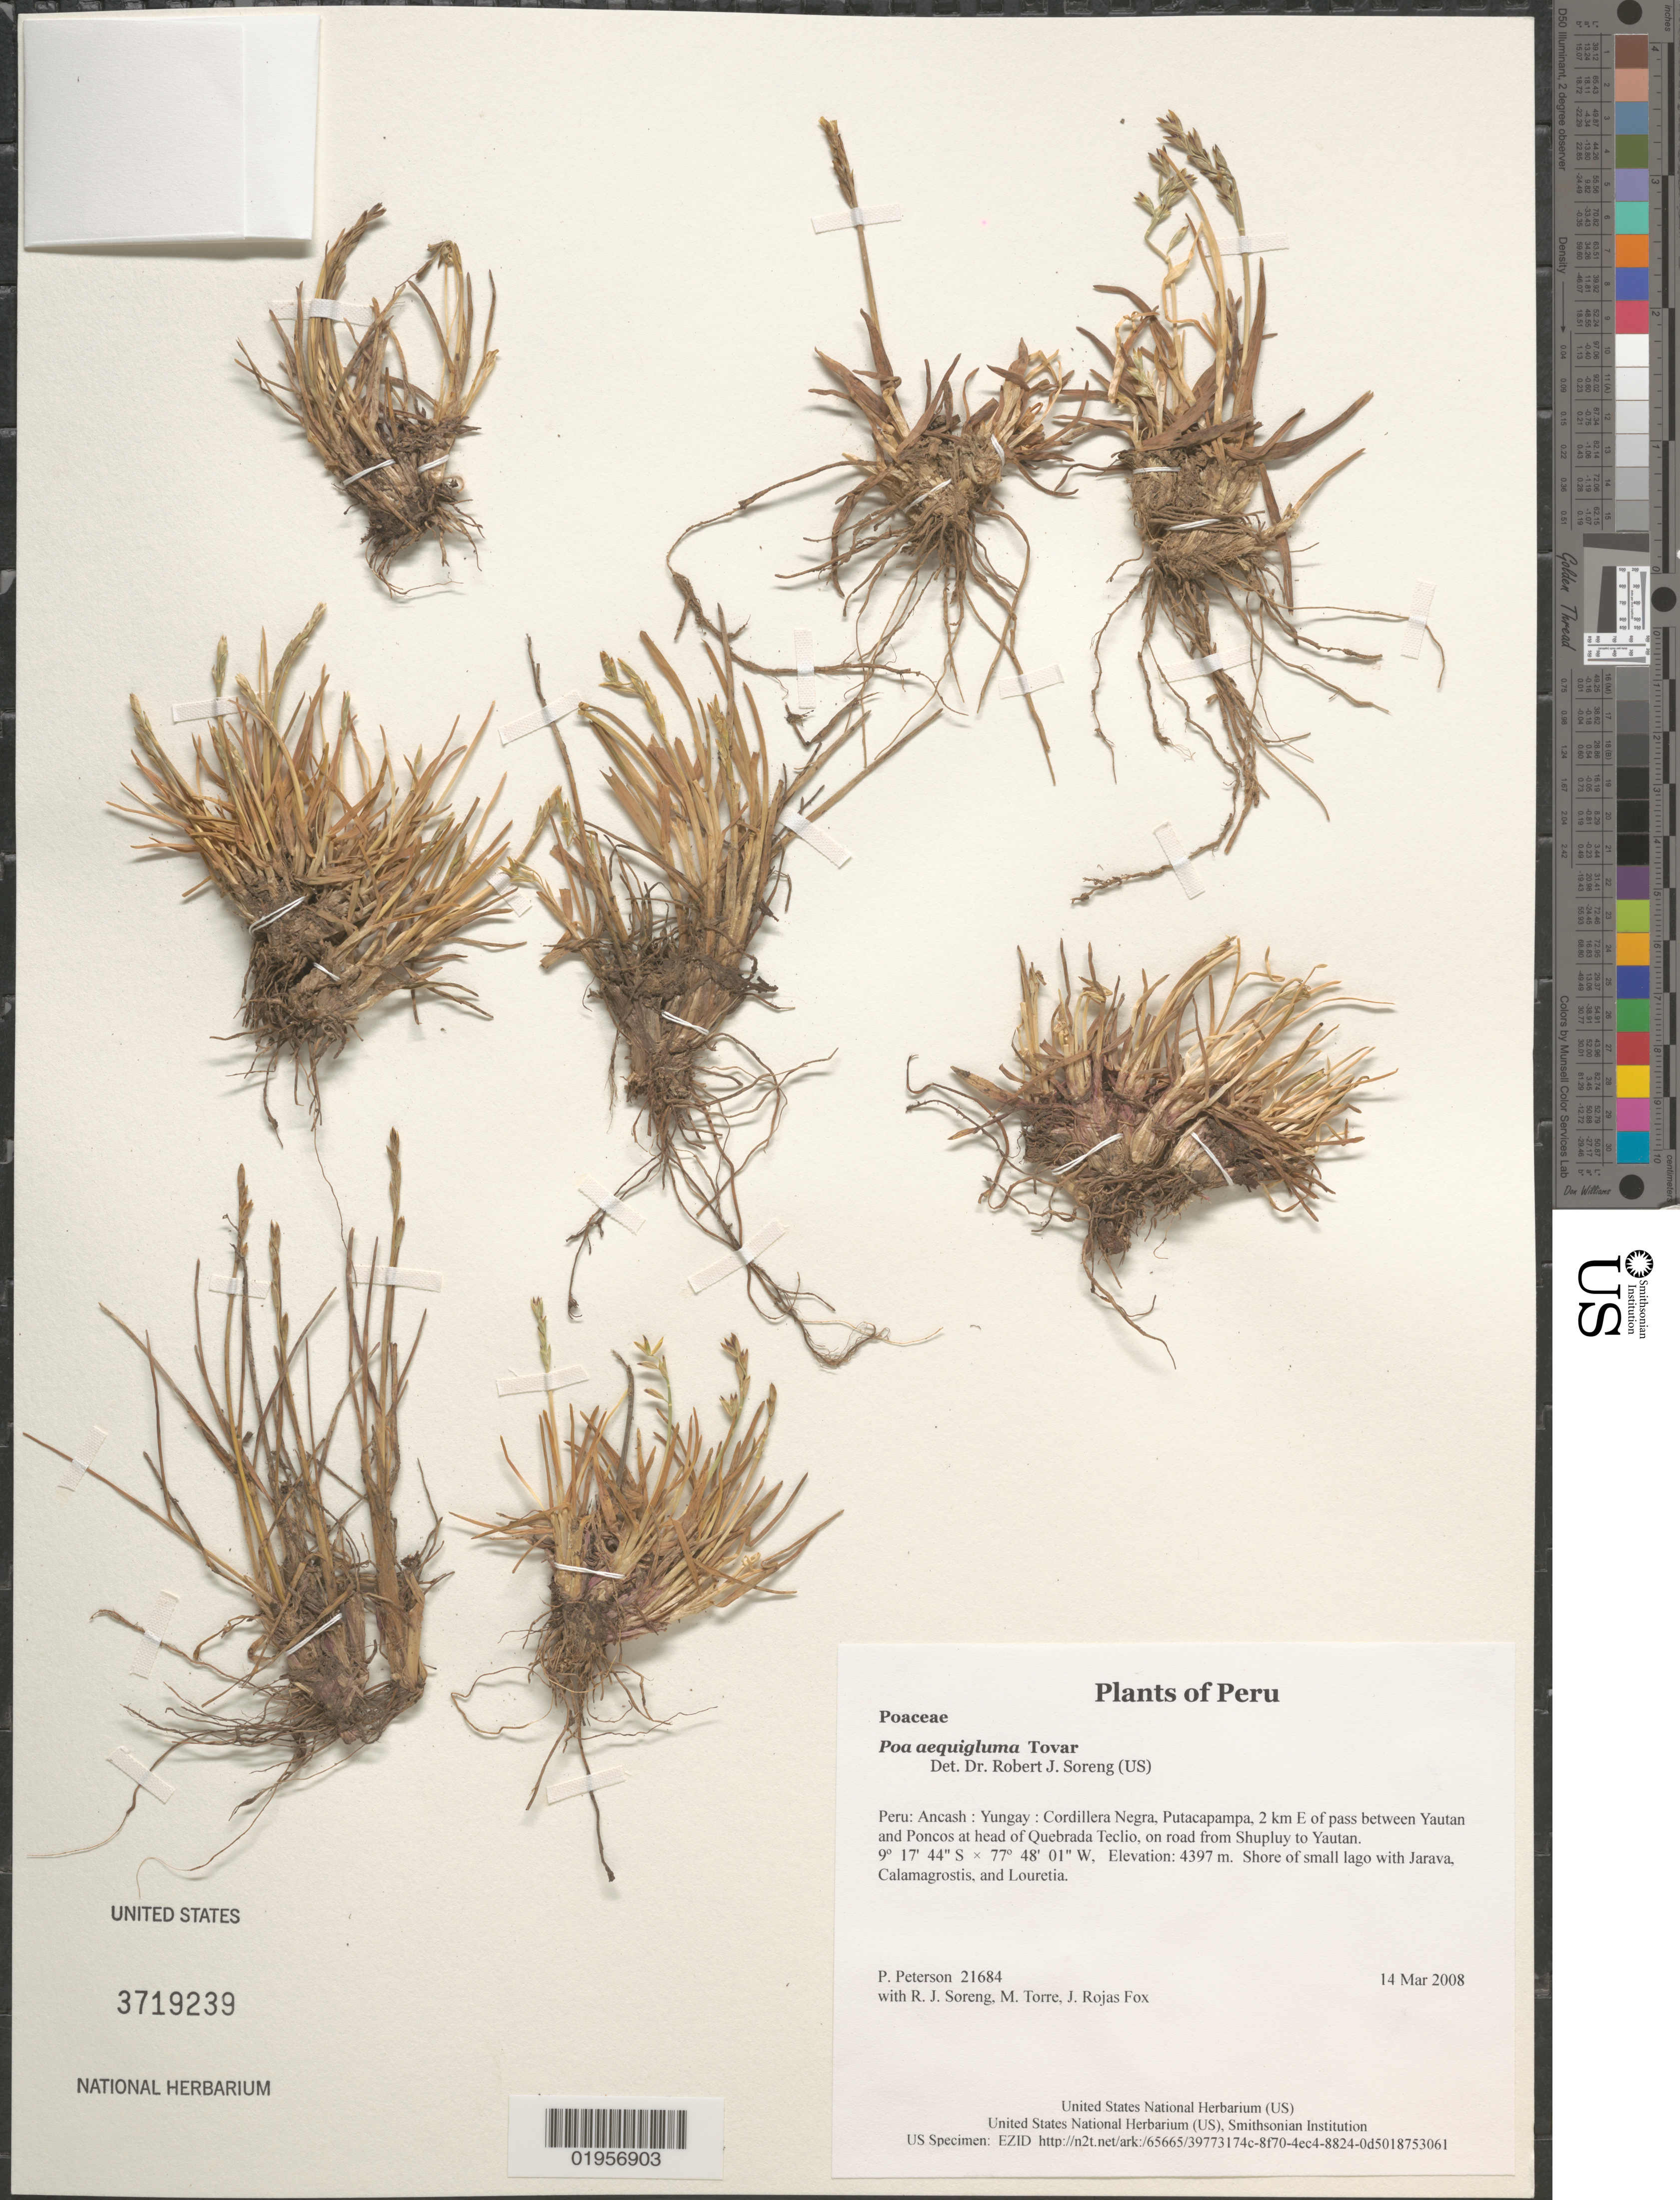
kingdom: Plantae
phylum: Tracheophyta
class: Liliopsida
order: Poales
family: Poaceae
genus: Poa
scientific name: Poa aequigluma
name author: Tovar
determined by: Soreng, Robert J., Research Associate (BOT), Smithsonian Institution - National Museum of Natural History (UNITED STATES)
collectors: P. M. Peterson, R. J. Soreng, M. Torre & J. Rojas Fox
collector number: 21684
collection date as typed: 14 Mar 2008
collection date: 2008-03-14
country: Peru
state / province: Ancash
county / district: Yungay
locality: Cordillera Negra, Putacapampa, 2 km E of pass between Yautan and Poncos at head of Quebrada Teclio, on road from Shupluy to Yautan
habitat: Shore of small lago with Jarava, Calamagrostis, and Louretia.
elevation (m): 4397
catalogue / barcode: US 3719239